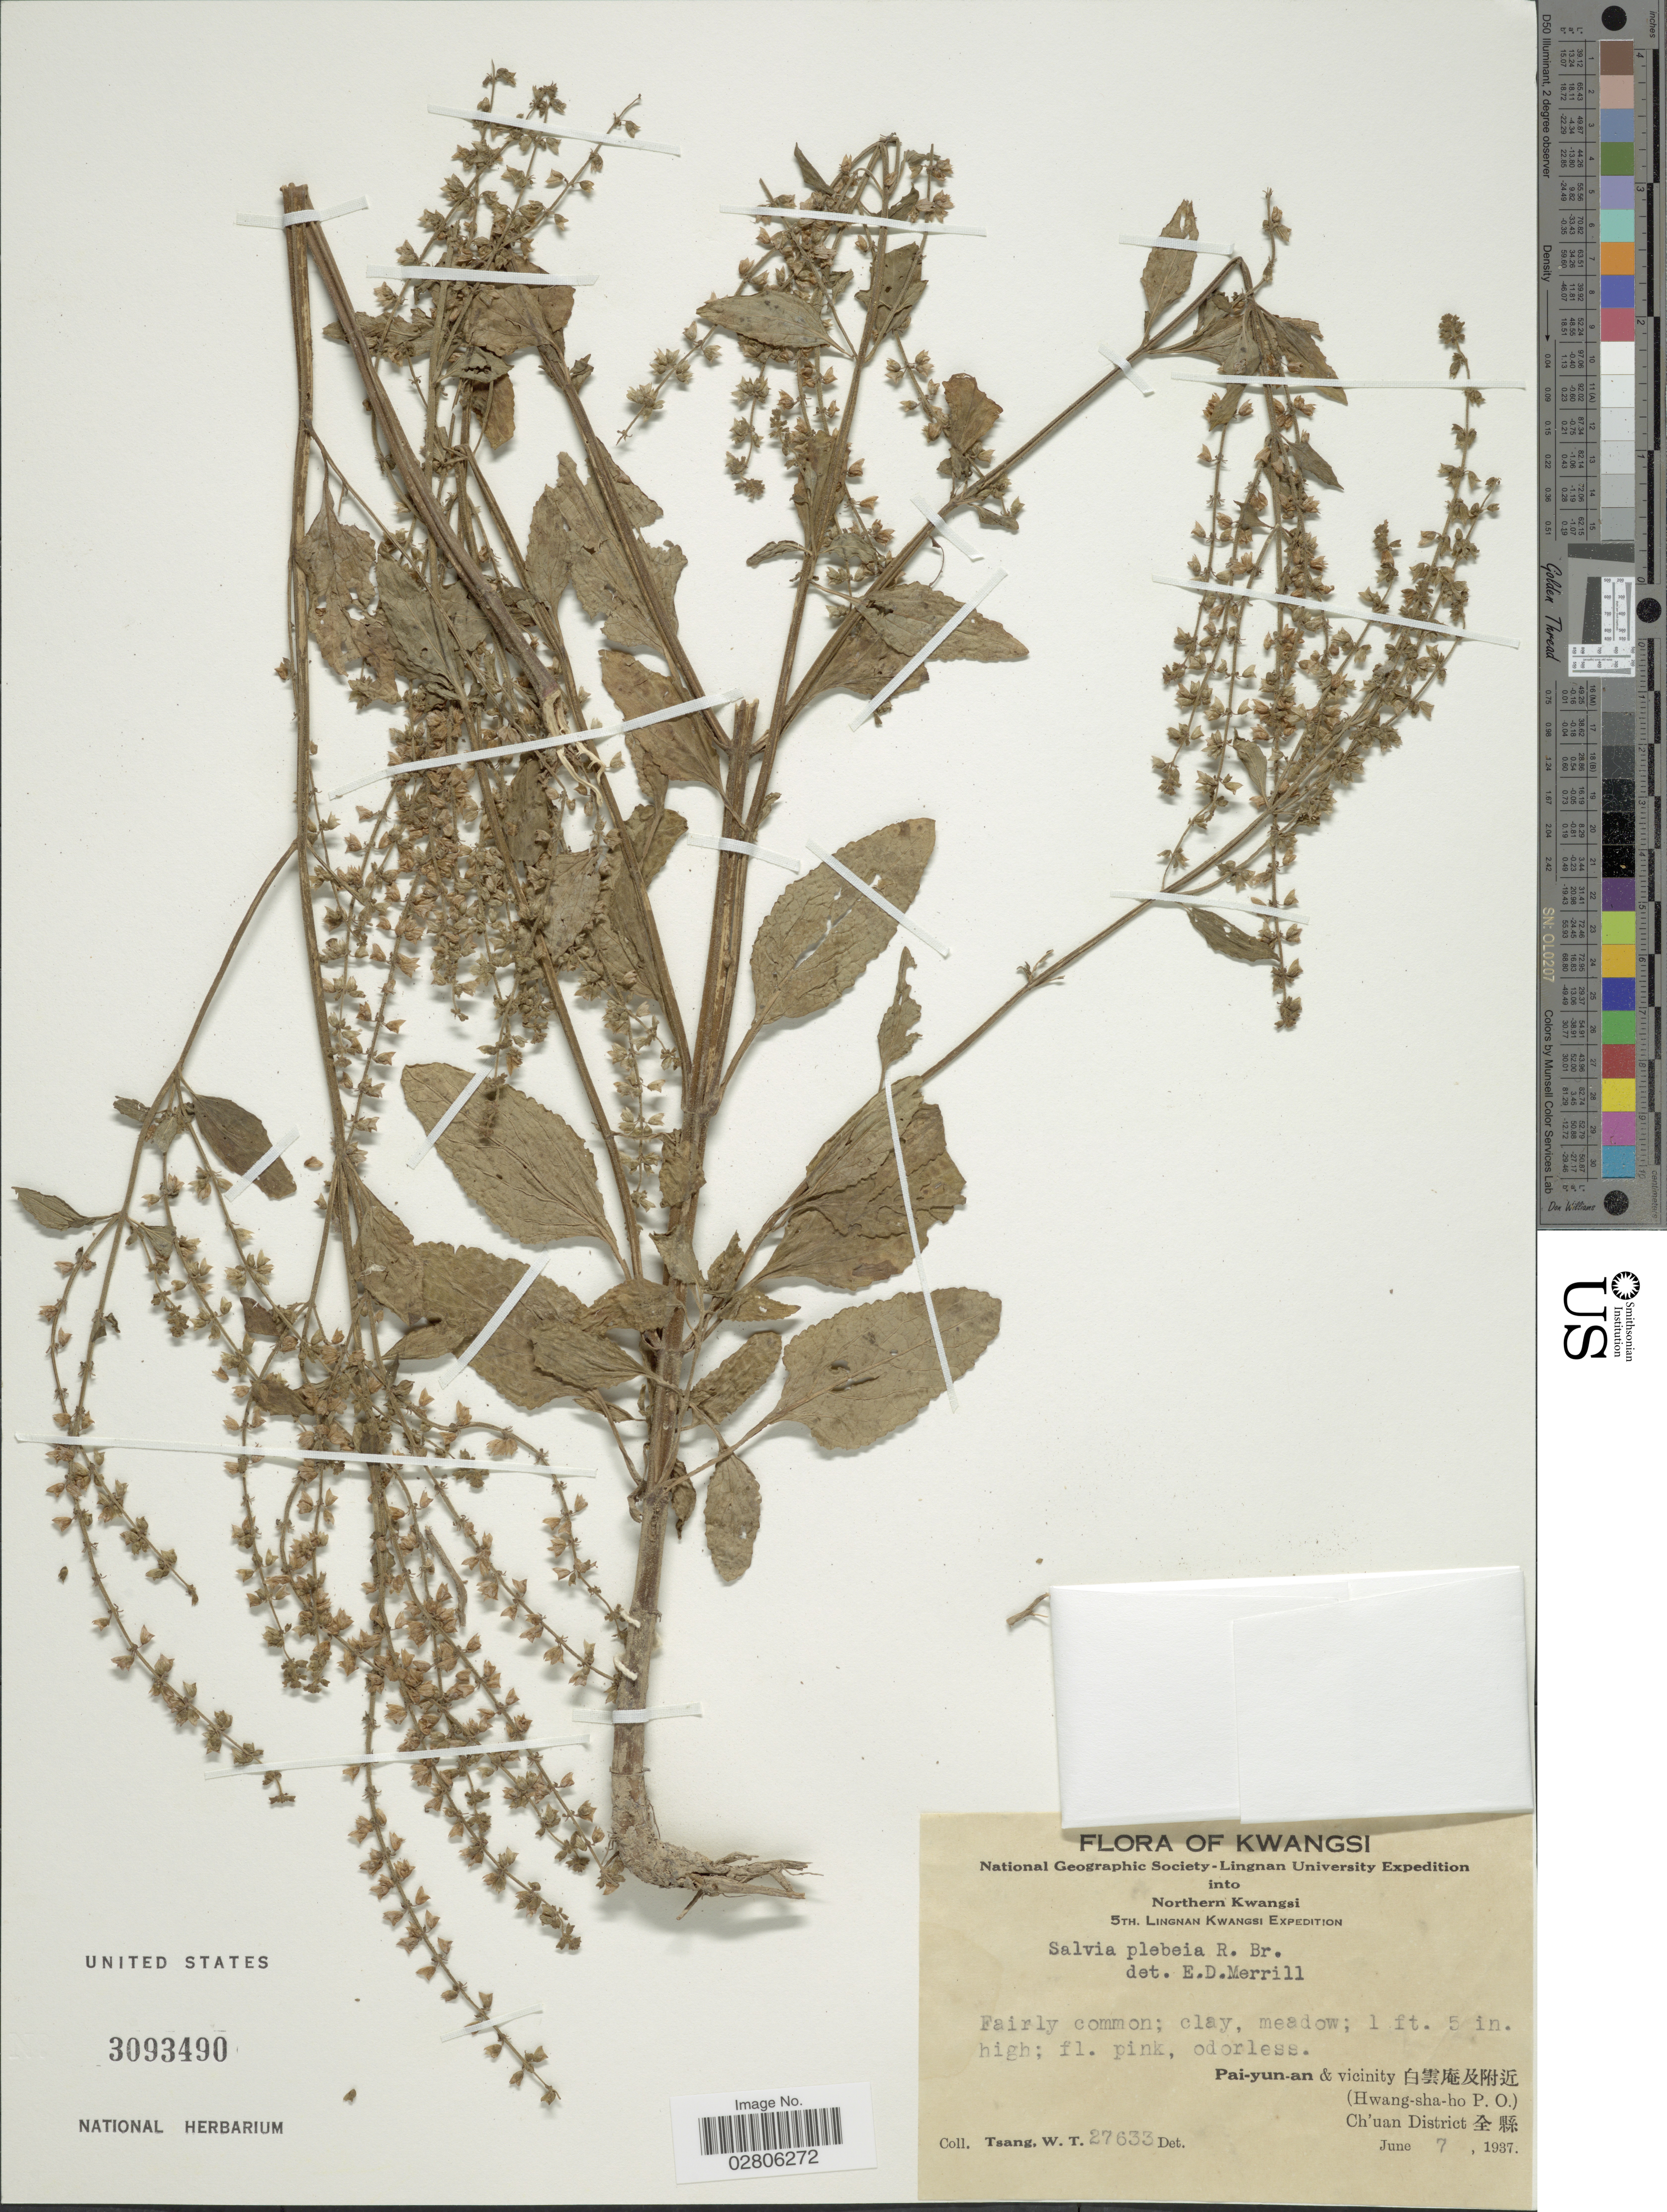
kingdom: Plantae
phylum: Tracheophyta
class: Magnoliopsida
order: Lamiales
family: Lamiaceae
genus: Salvia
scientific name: Salvia plebeia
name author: R. Br.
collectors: W. T. Tsang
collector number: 27633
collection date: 1937-06-07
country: China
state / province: Guangxi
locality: Kwangsi, Northern Kwangsi, Pai-yun-an & vicinity X, (Hwang-sha-ho, P.O.), Ch'uan District X.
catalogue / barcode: US 3093490